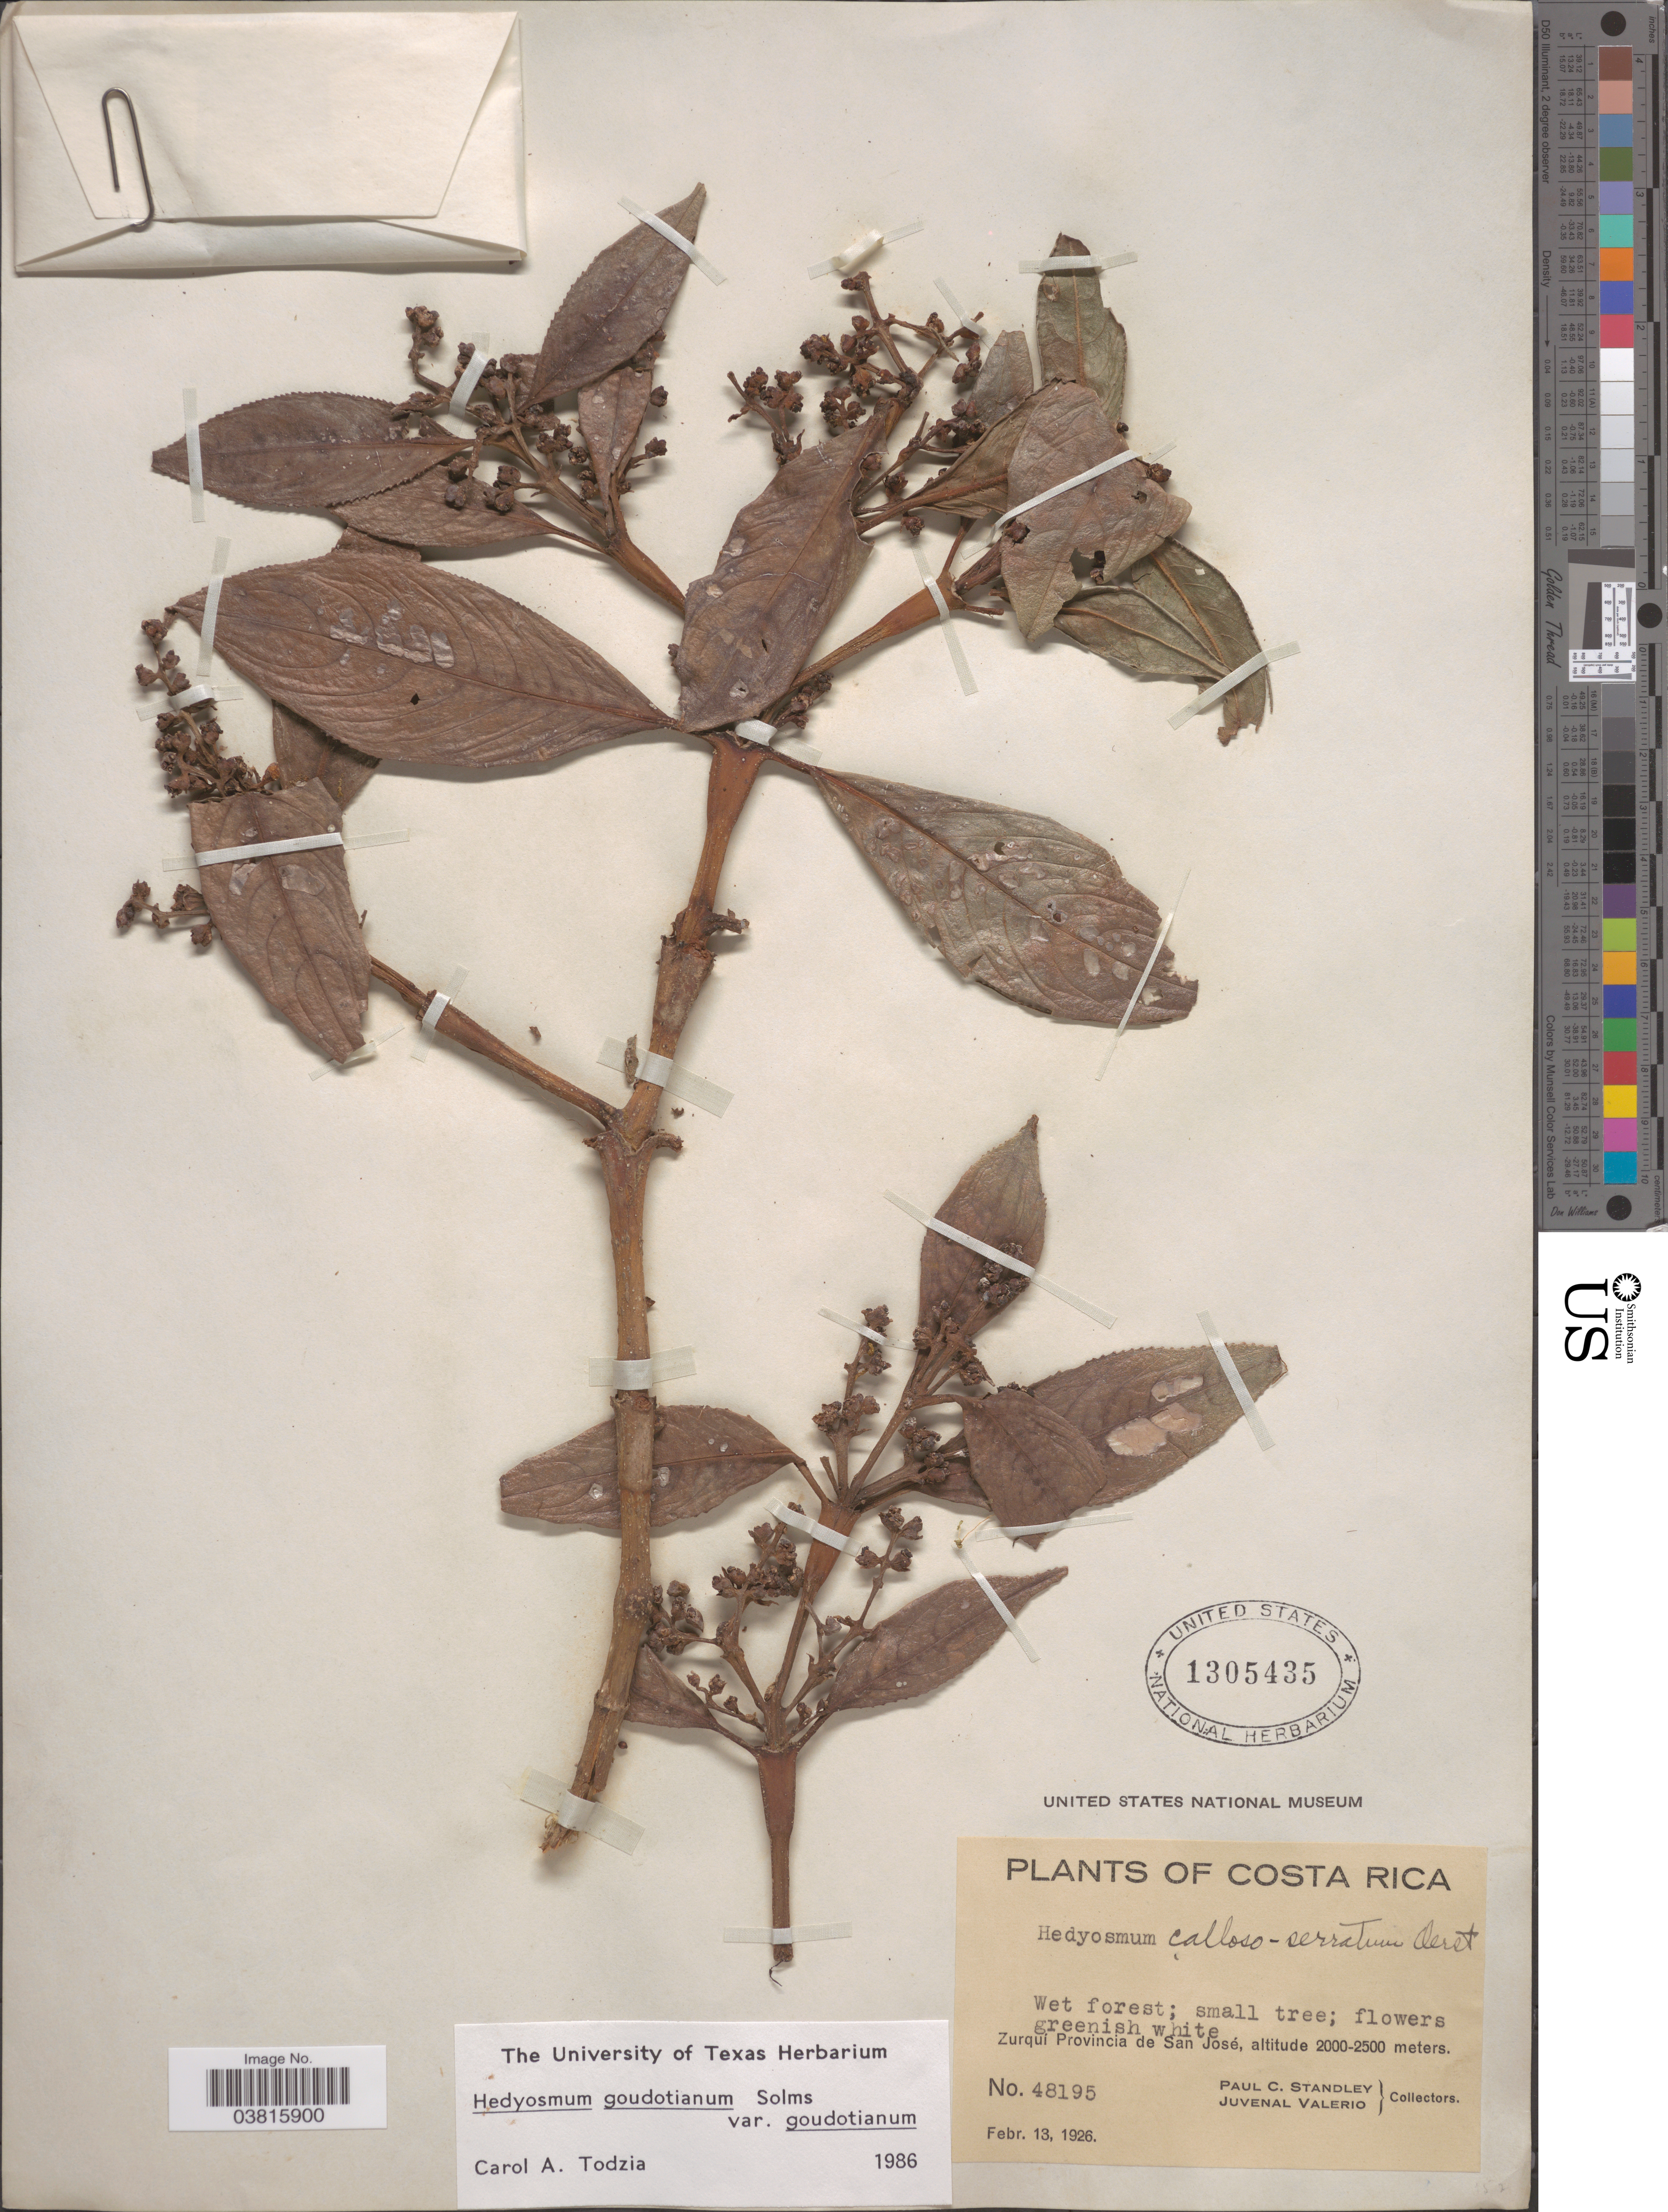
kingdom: Plantae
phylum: Tracheophyta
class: Magnoliopsida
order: Chloranthales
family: Chloranthaceae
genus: Hedyosmum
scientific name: Hedyosmum goudotianum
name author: Solms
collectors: P. C. Standley & J. Valerio R.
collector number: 48195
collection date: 1926-02-13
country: Costa Rica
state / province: San José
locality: Zurquí Province de San José.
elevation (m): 2000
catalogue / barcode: US 1305435